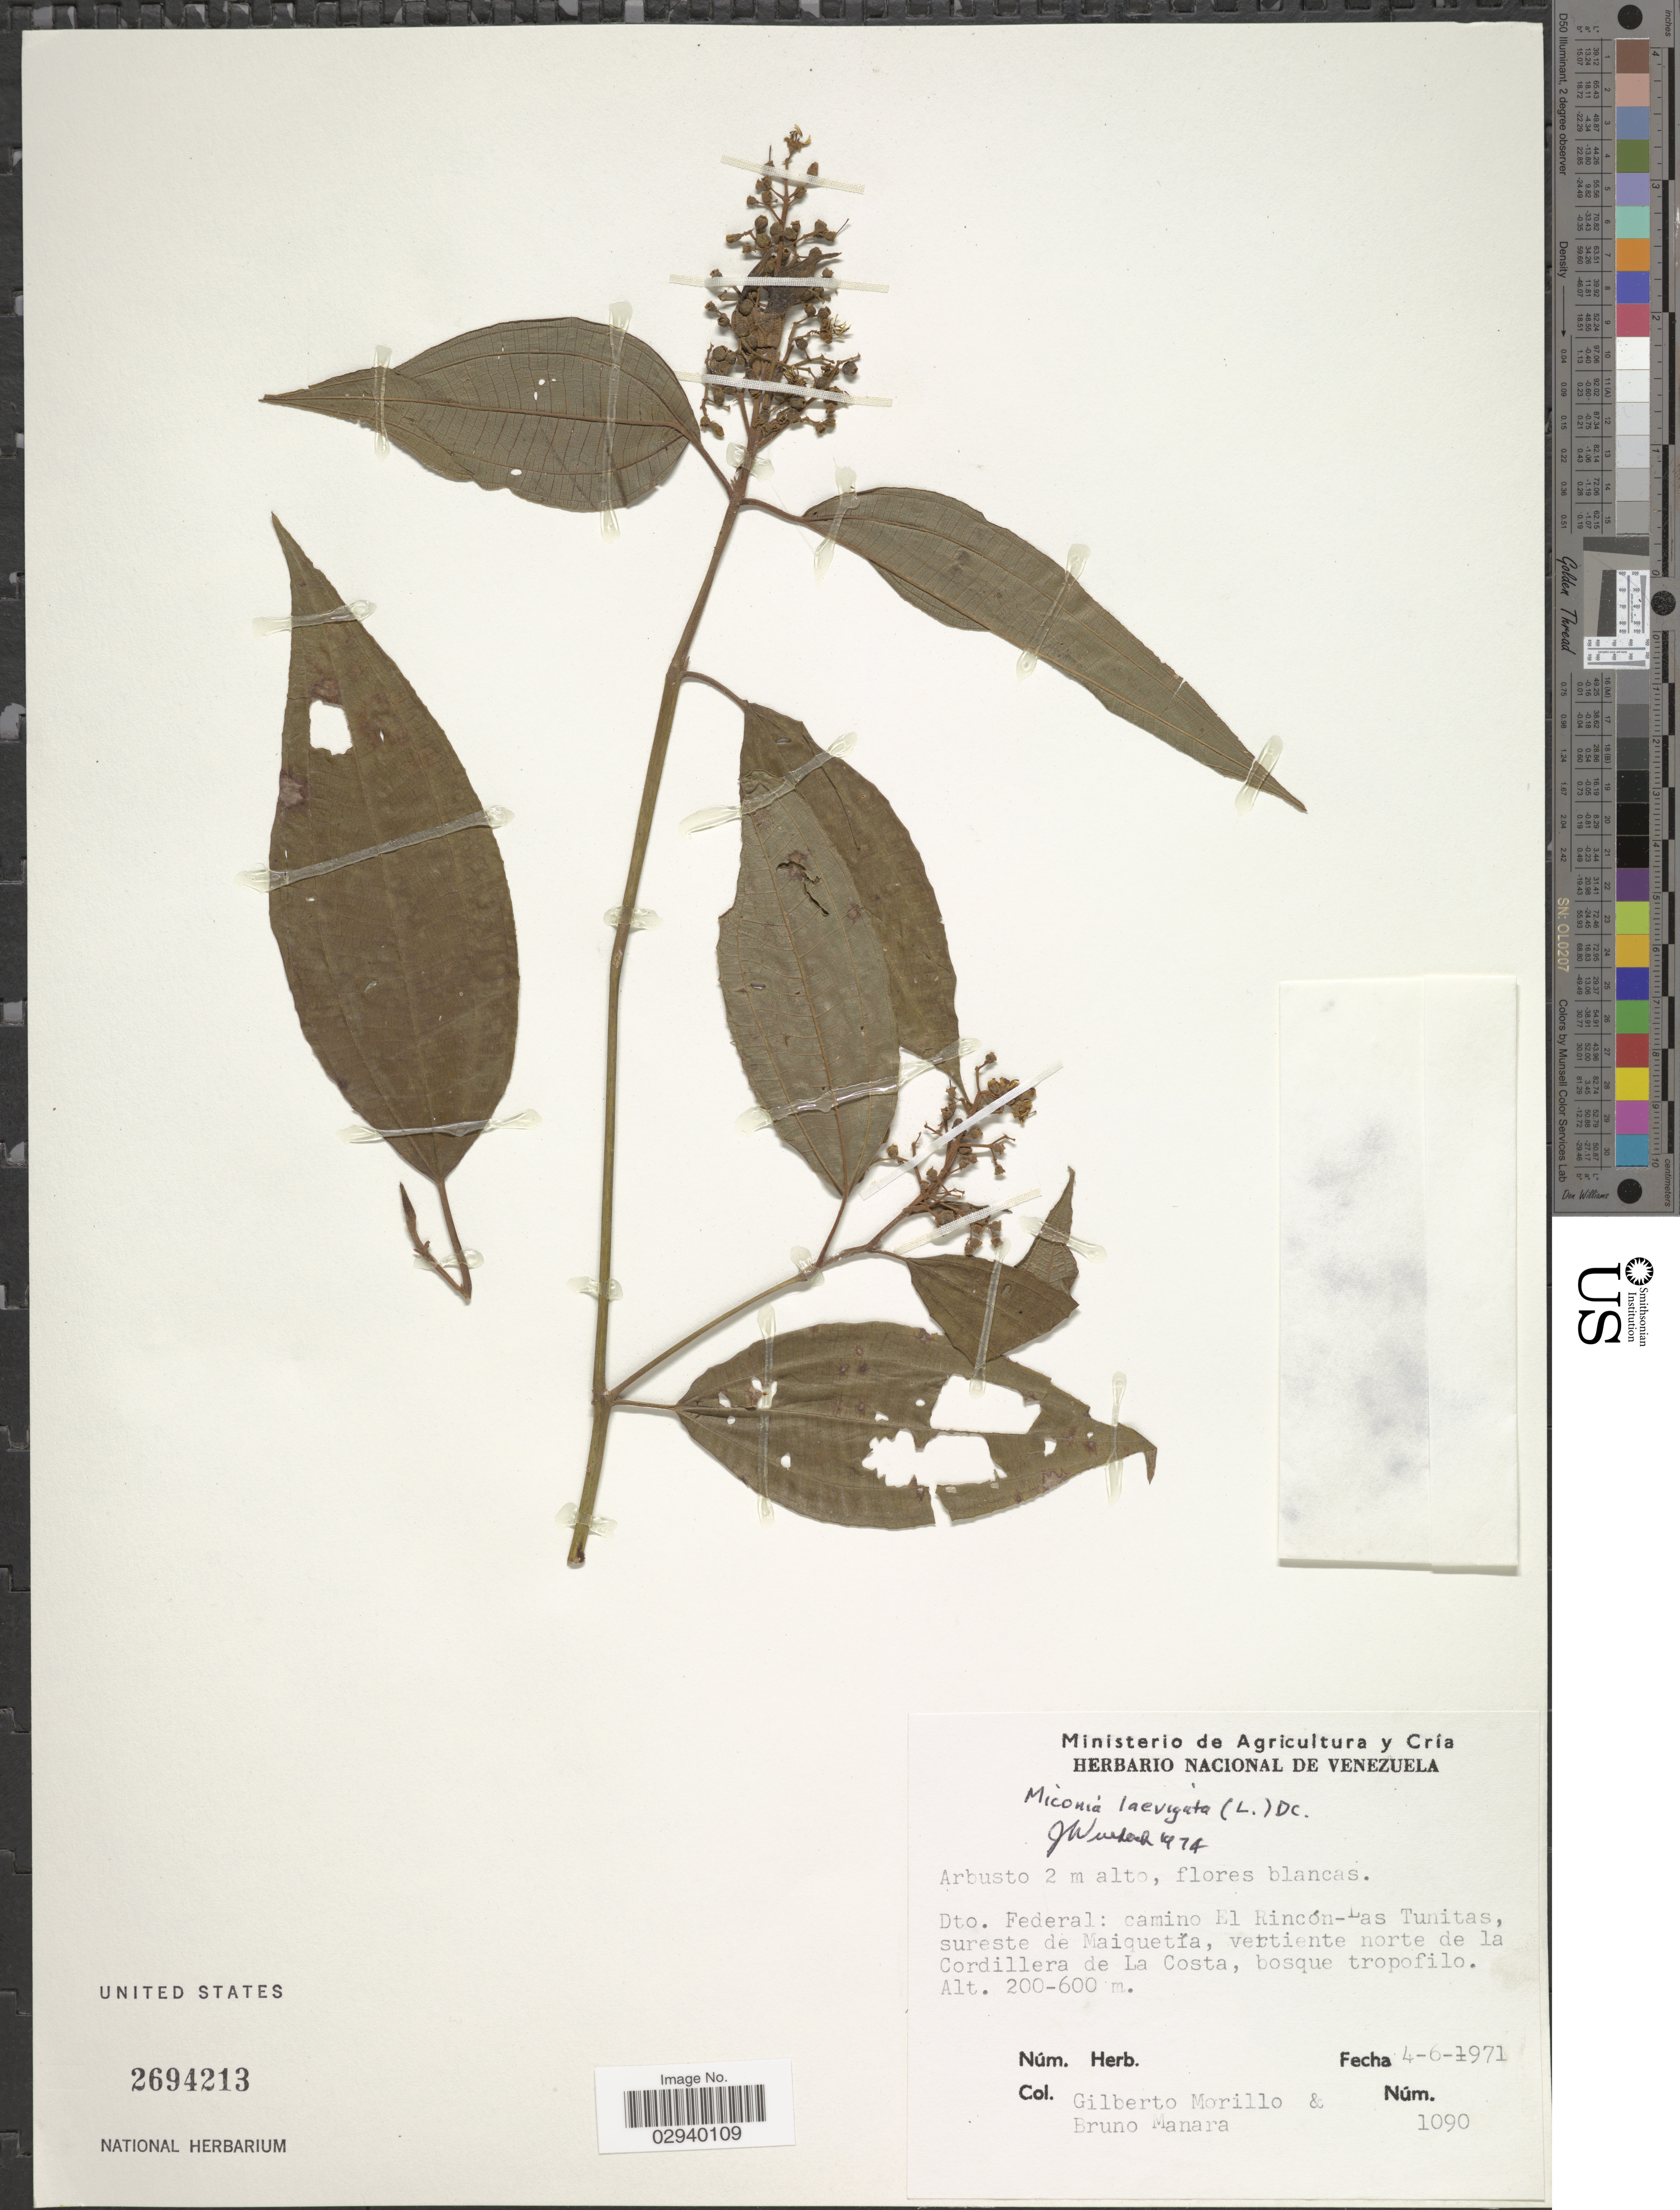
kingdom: Plantae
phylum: Tracheophyta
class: Magnoliopsida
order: Myrtales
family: Melastomataceae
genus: Miconia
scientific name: Miconia laevigata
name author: (L.) D. Don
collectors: G. N. Morillo & B. Manara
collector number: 1090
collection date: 1971-06-04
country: Venezuela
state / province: Distrito Federal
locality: Dto. Federal: camino El Rincón - Las Tunitas, sureste de Maiquetía, vertiente norte de la Cordillera de La Costa, bosque tropofilo.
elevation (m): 200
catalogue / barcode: US 2694213